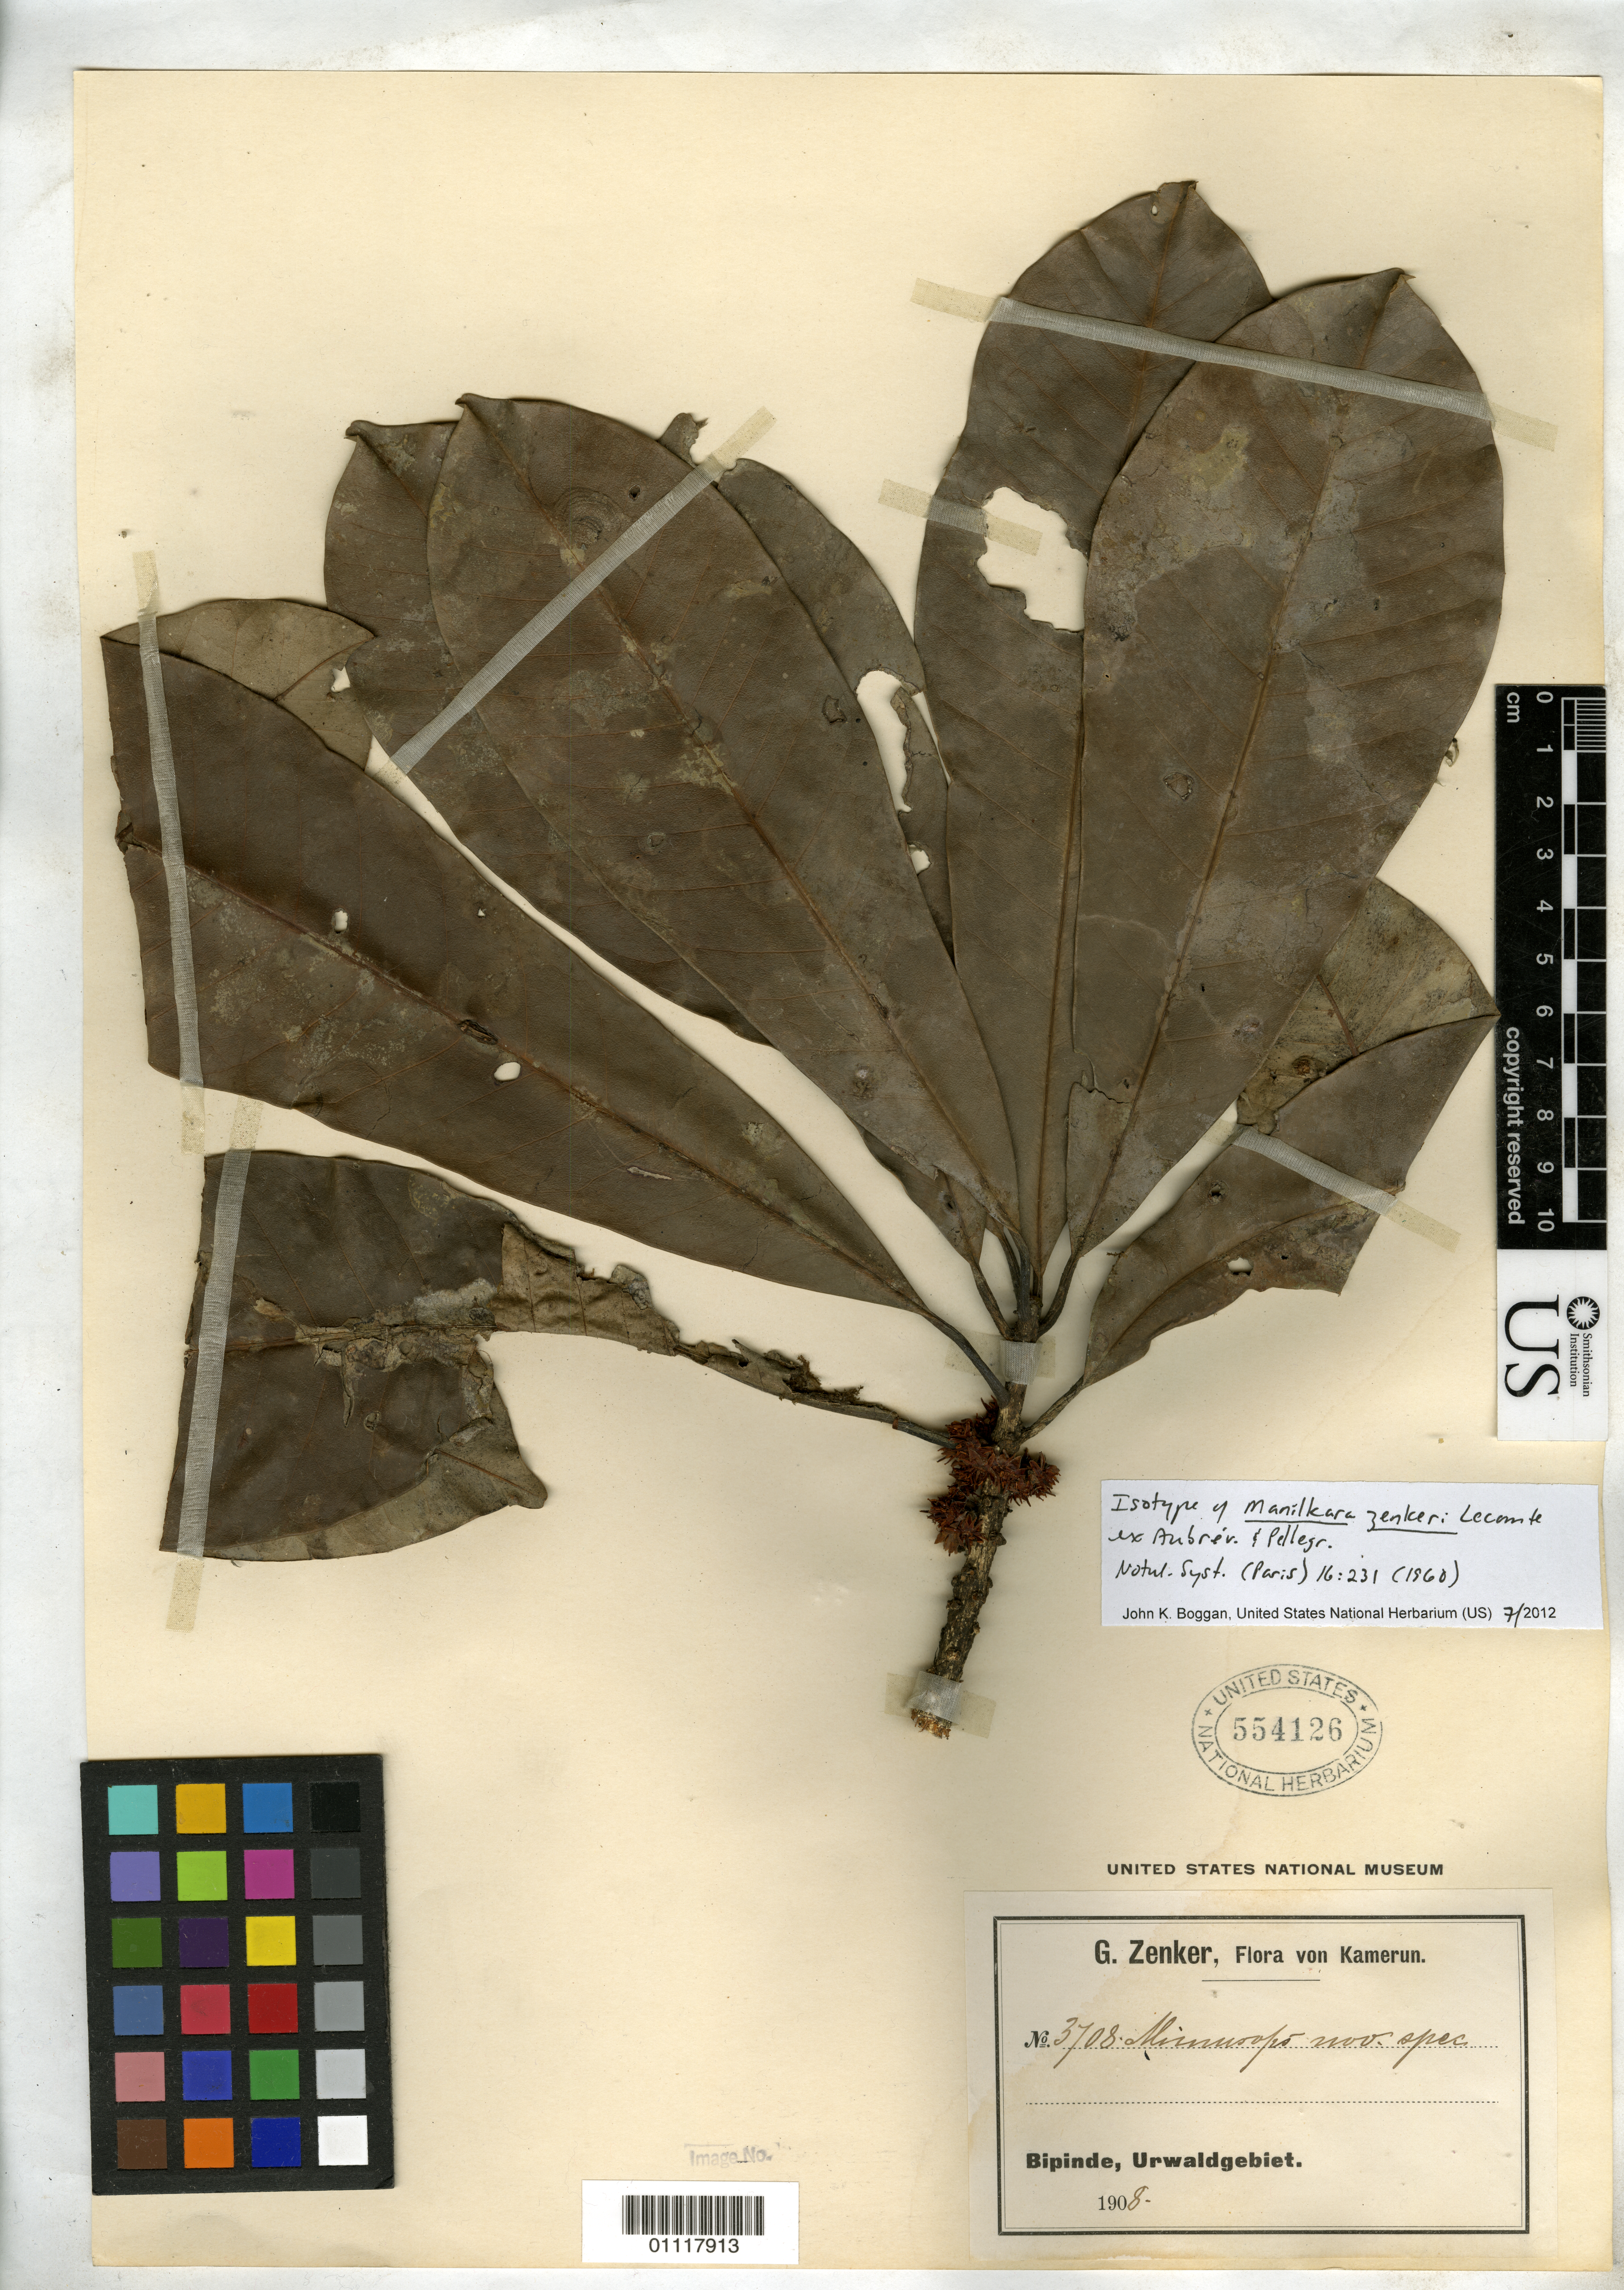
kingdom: Plantae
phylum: Tracheophyta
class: Magnoliopsida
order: Ericales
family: Sapotaceae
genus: Manilkara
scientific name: Manilkara zenkeri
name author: ex Aubrév. & Pellegr.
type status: Isotype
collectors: G. A. Zenker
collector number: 3708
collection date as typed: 1908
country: Cameroon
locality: Bipinde, Urwaldgebiet.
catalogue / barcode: US 554126